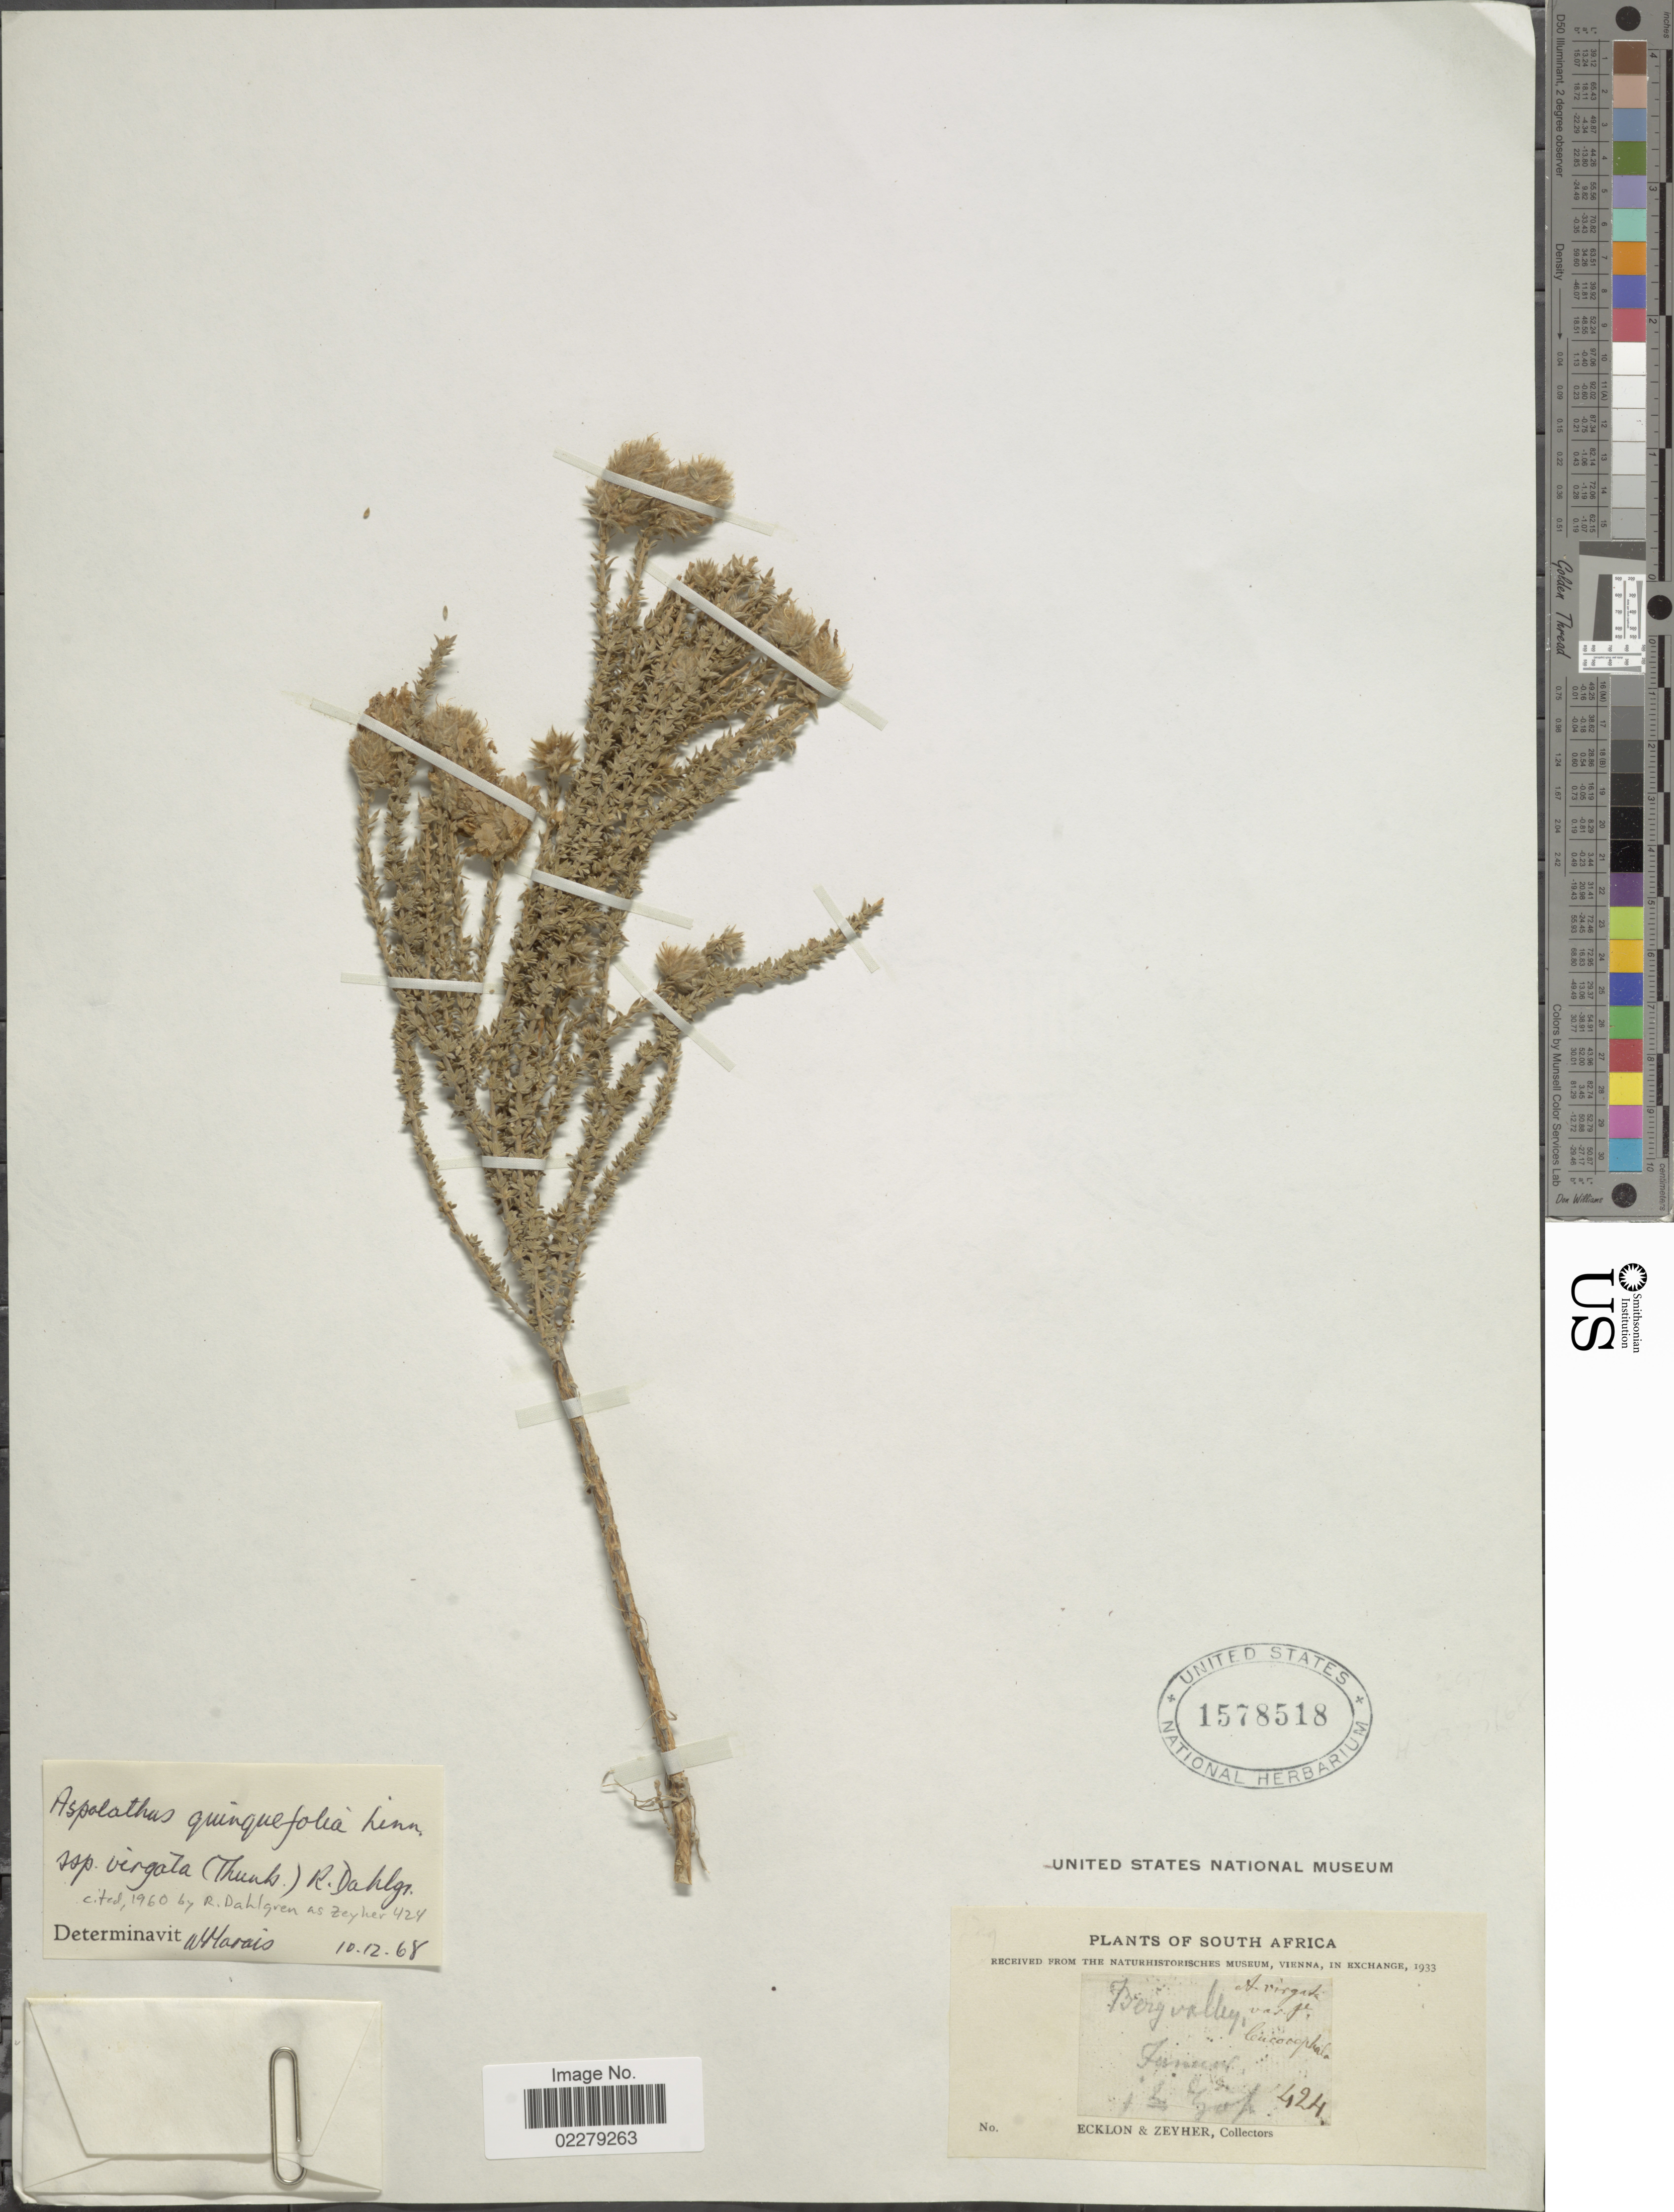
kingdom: Plantae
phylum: Tracheophyta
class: Magnoliopsida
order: Fabales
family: Fabaceae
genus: Aspalathus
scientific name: Aspalathus quinquefolia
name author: L.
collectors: -. Ecklon & -. Zeyher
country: South Africa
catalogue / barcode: US 1578518